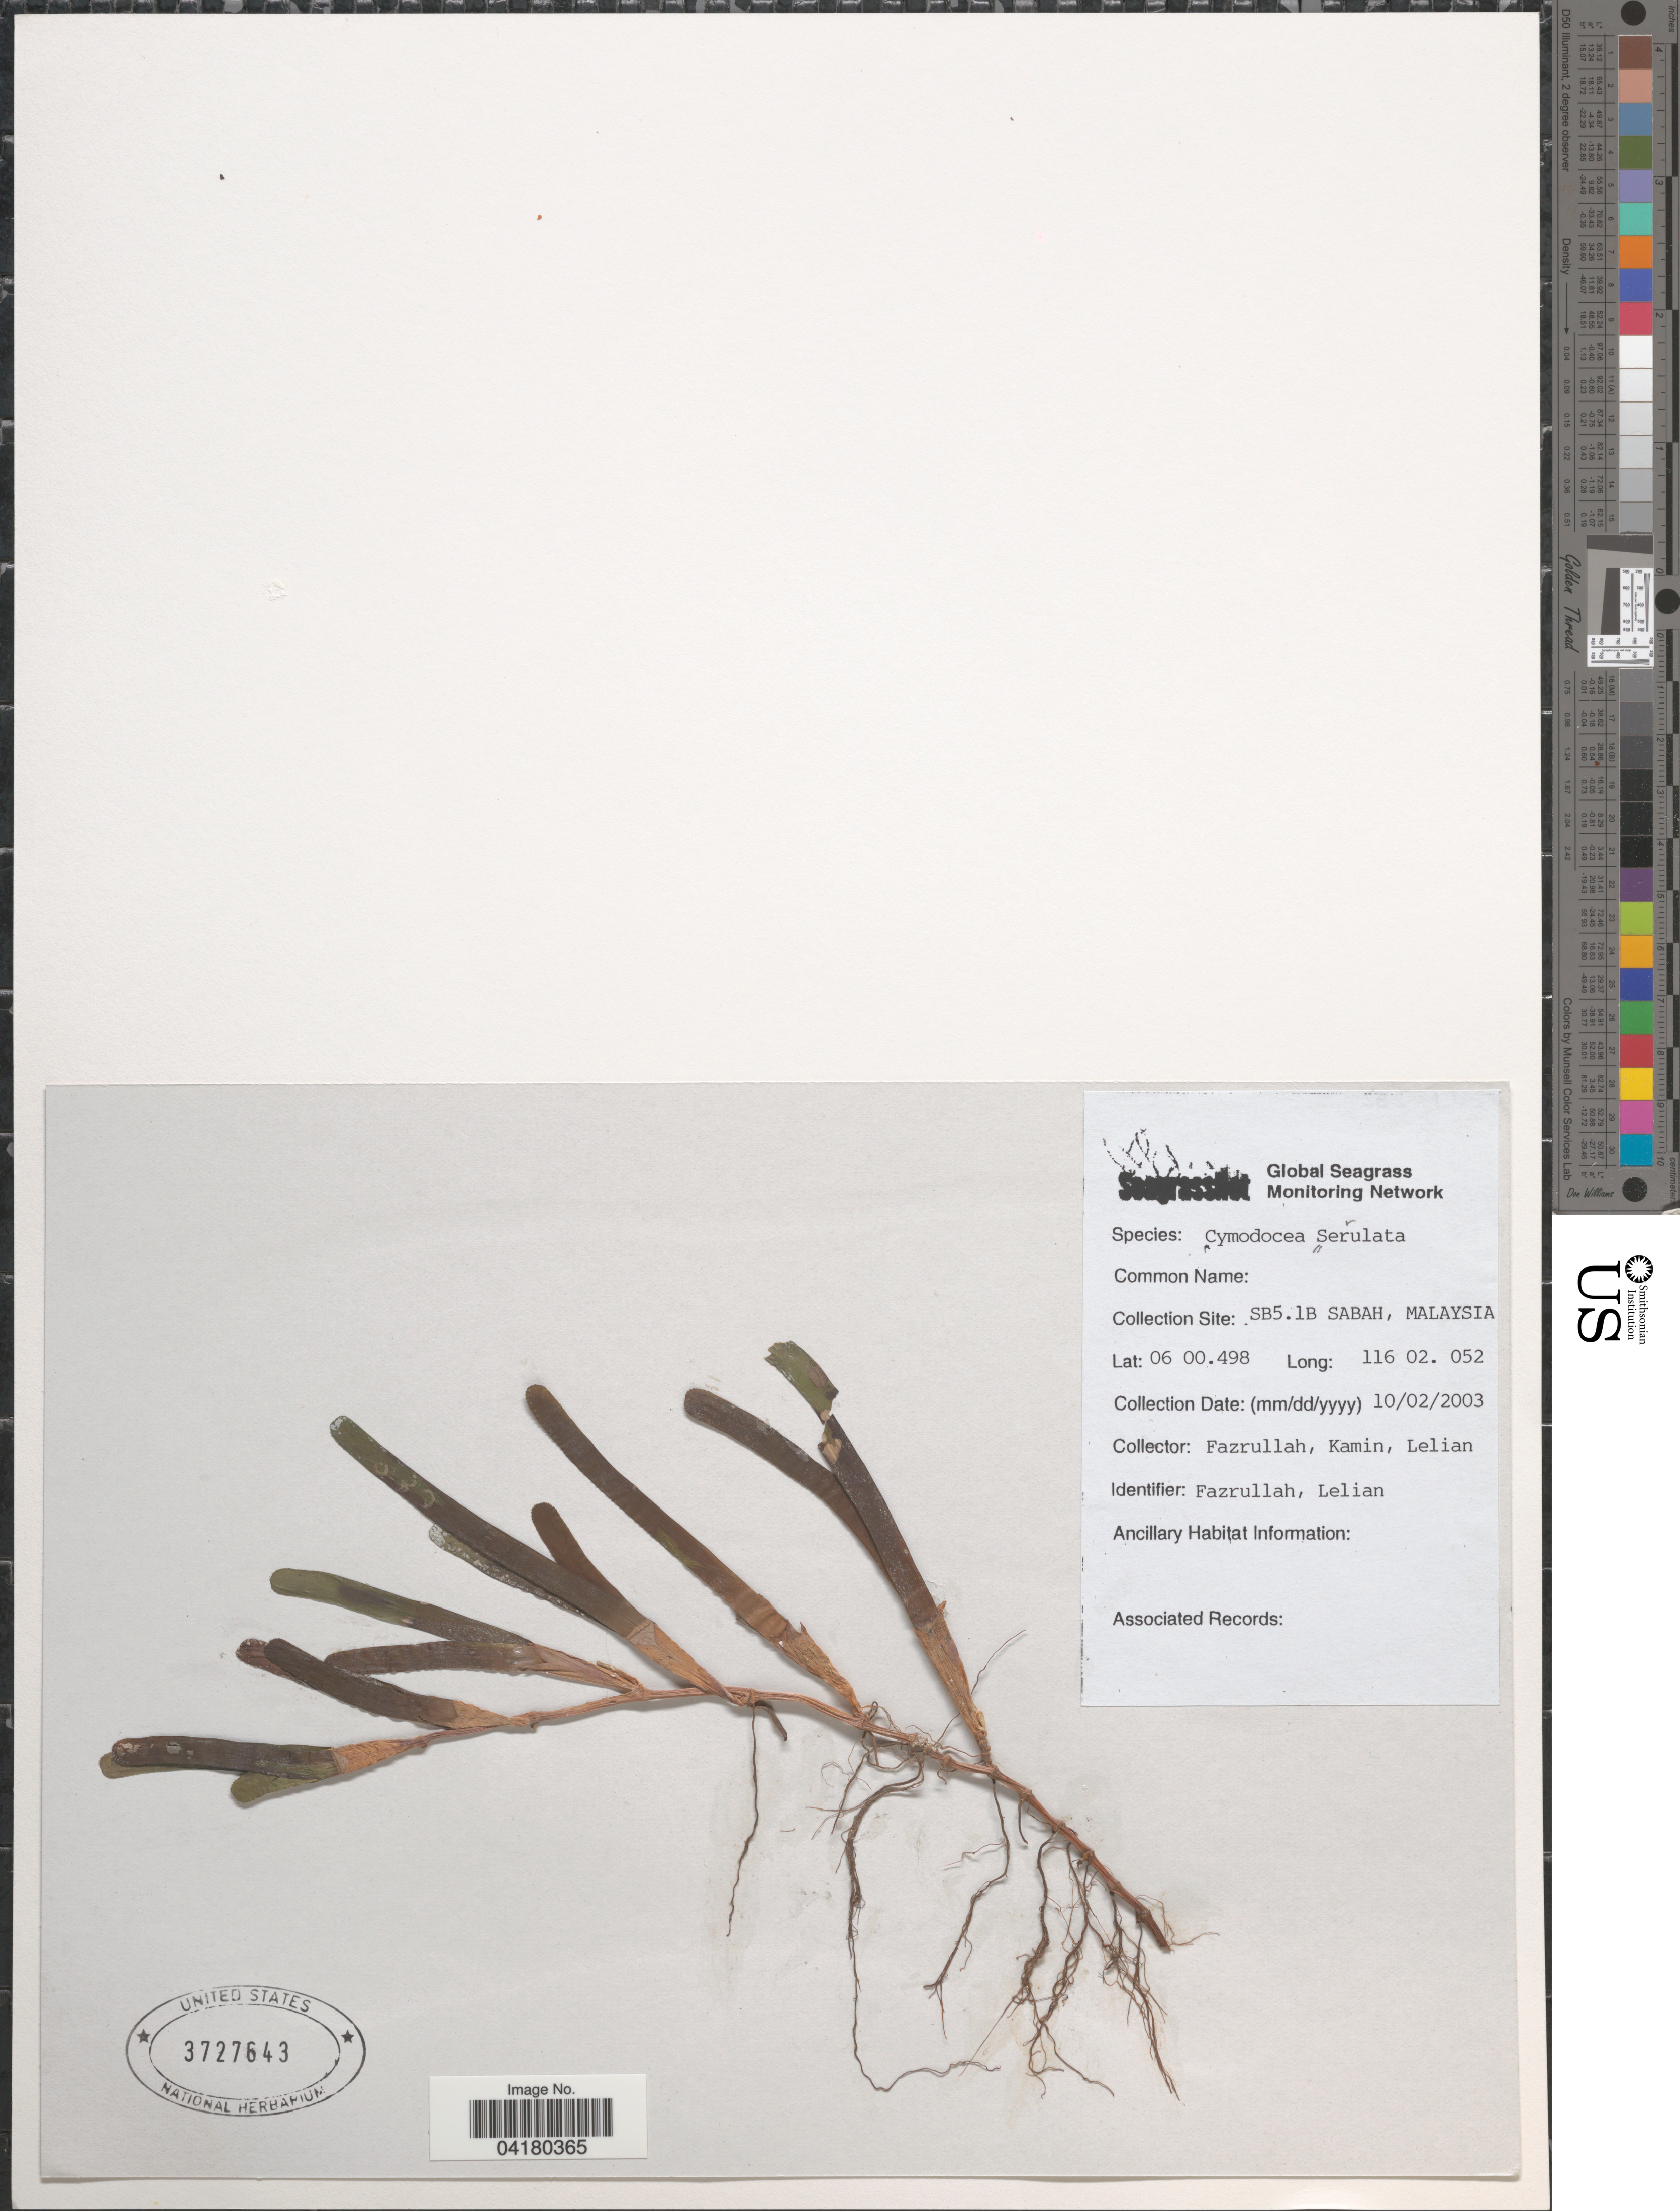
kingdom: Plantae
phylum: Tracheophyta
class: Liliopsida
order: Alismatales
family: Cymodoceaceae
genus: Cymodocea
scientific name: Cymodocea serrulata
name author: (R. Br.) Magnus & Ashers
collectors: Fazrullah, Kamin & Lelian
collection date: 2003-10-02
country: Malaysia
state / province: Sabah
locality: SB5.1B.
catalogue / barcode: US 3727643